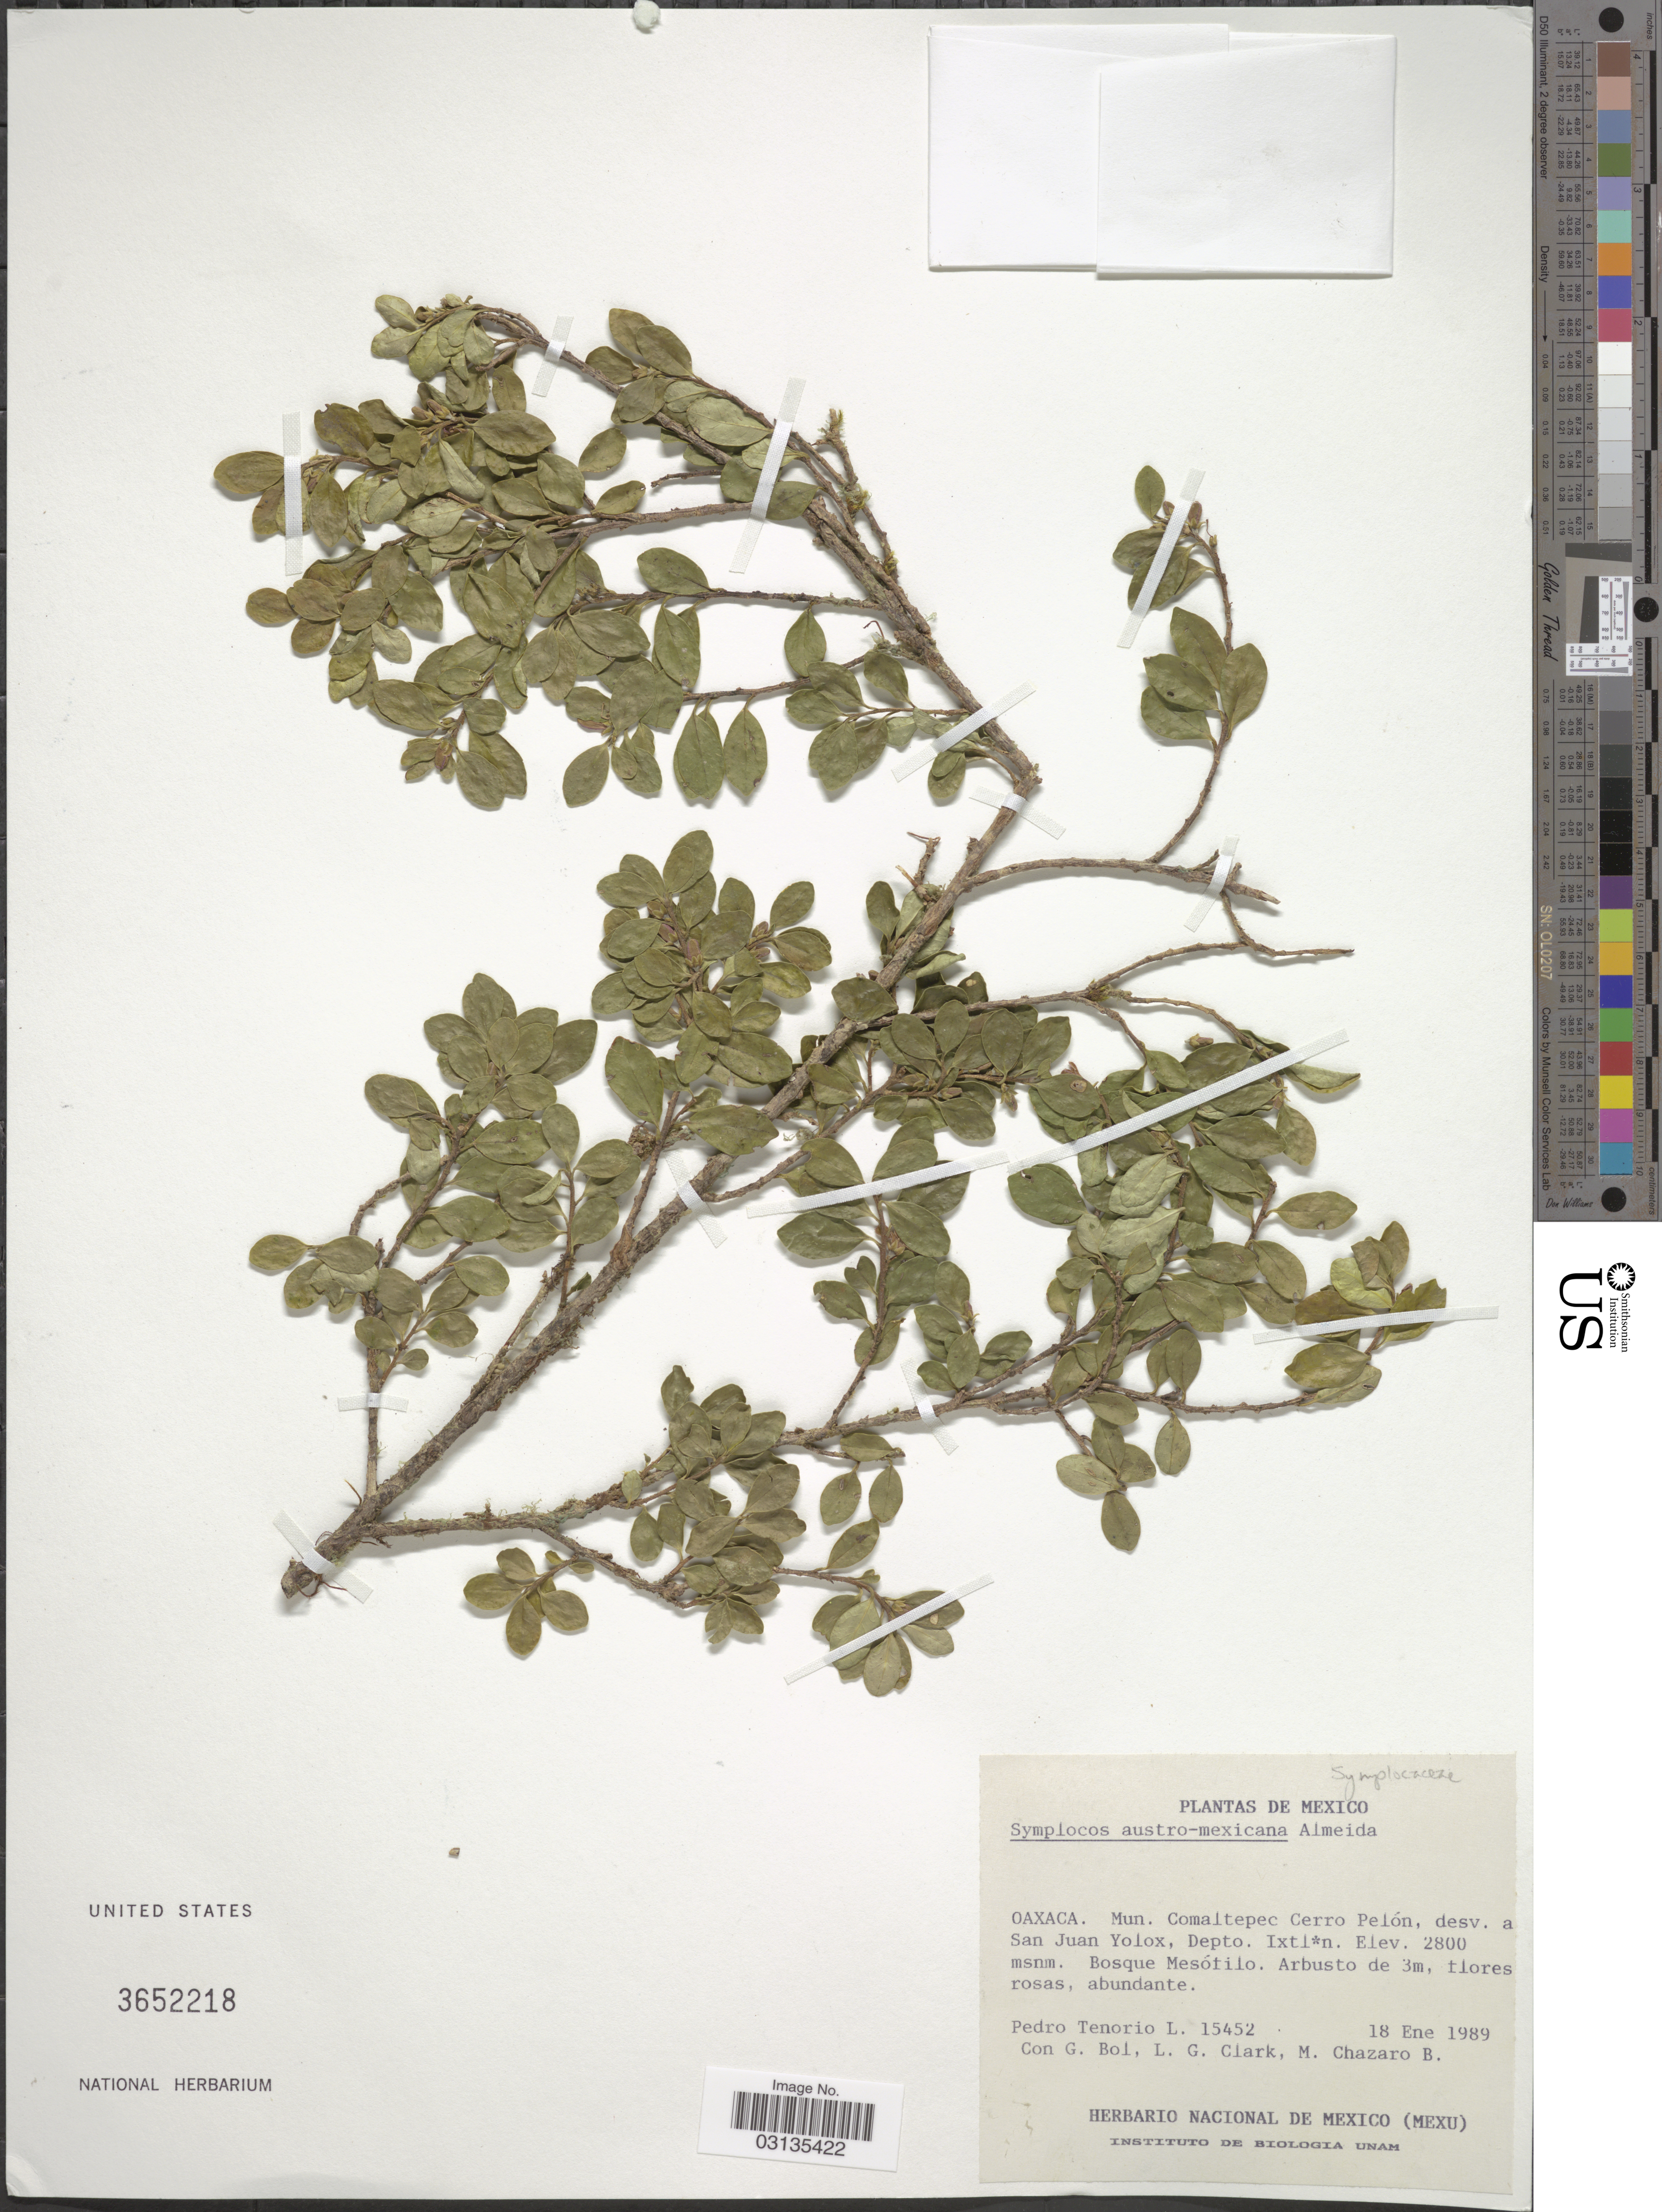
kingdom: Plantae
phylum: Tracheophyta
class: Magnoliopsida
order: Ericales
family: Symplocaceae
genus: Symplocos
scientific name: Symplocos austromexicana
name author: Almeda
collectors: P. Tenorio L., G. Bol, L. G. Clark & M. Chazaro B.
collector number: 15452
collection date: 1989-01-18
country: Mexico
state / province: Oaxaca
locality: Mun. Comaltepec Cerro Pelón, desv. a San Juan Yolox, Depto. Ixtln [interpreted].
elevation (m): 2800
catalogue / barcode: US 3652218